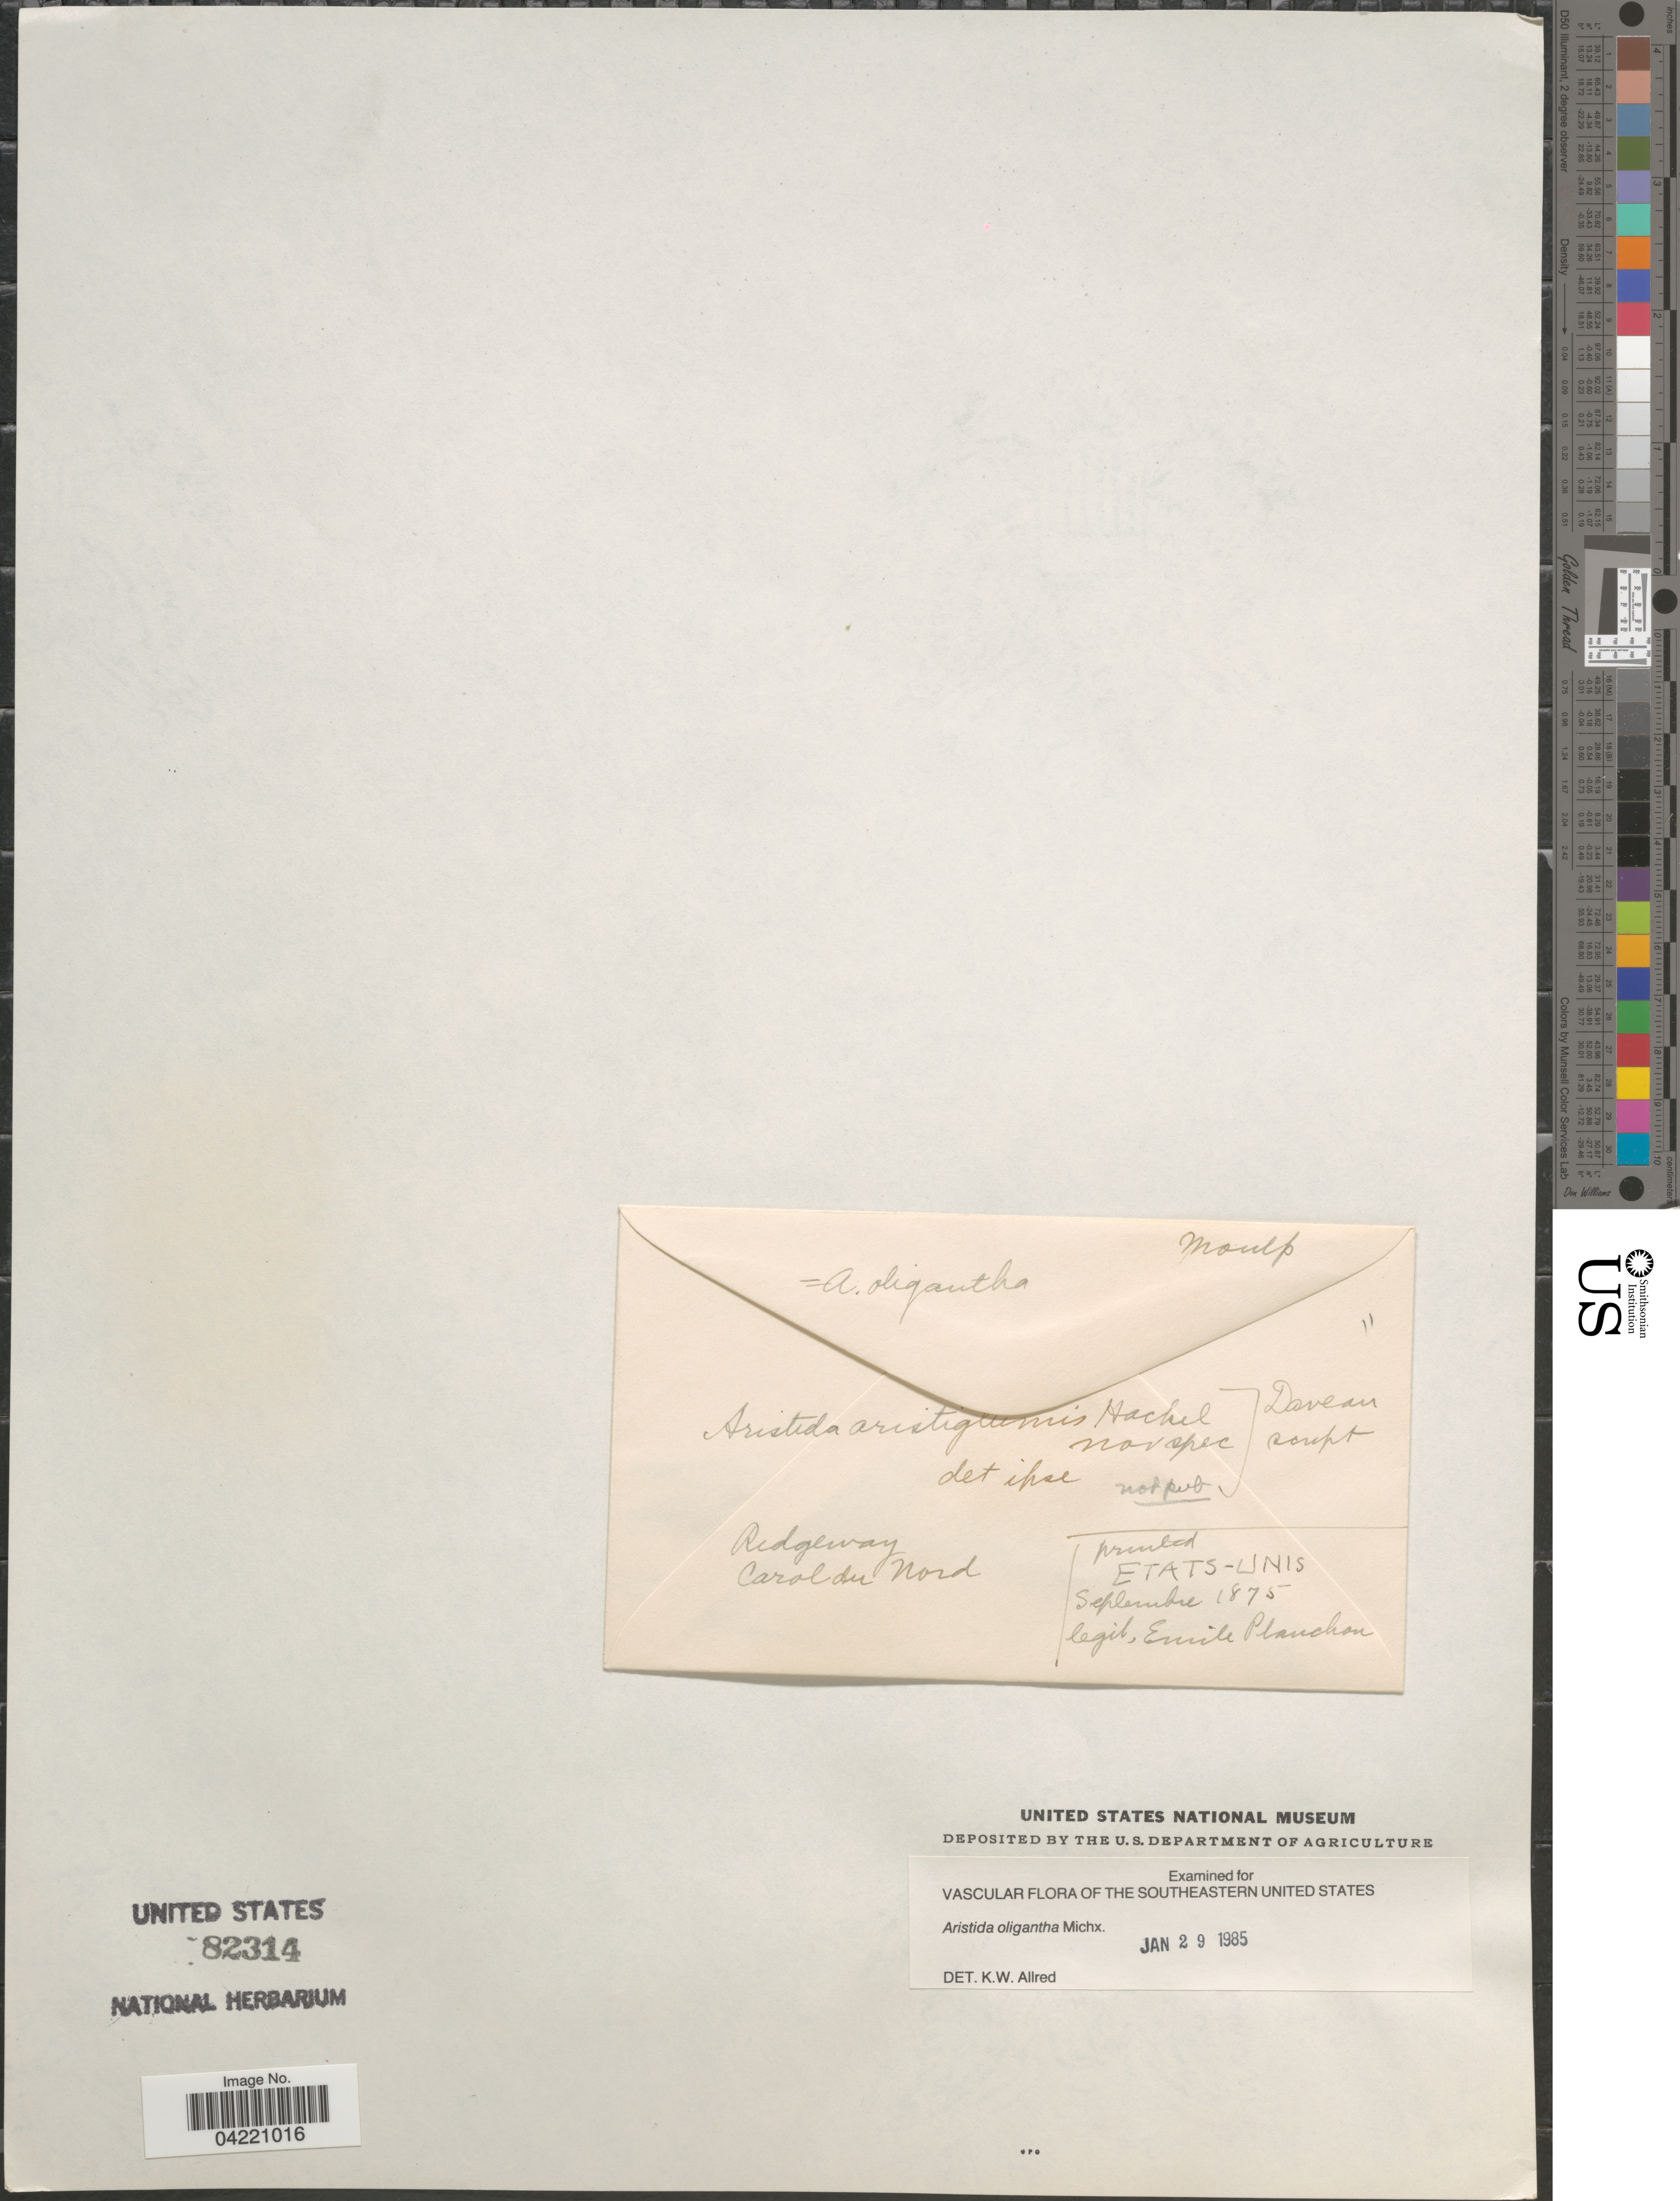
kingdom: Plantae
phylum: Tracheophyta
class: Liliopsida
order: Poales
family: Poaceae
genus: Aristida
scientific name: Aristida oligantha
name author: Michx.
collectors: E. Planchon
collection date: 1875-09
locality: Carol du Nord.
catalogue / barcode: US 82314